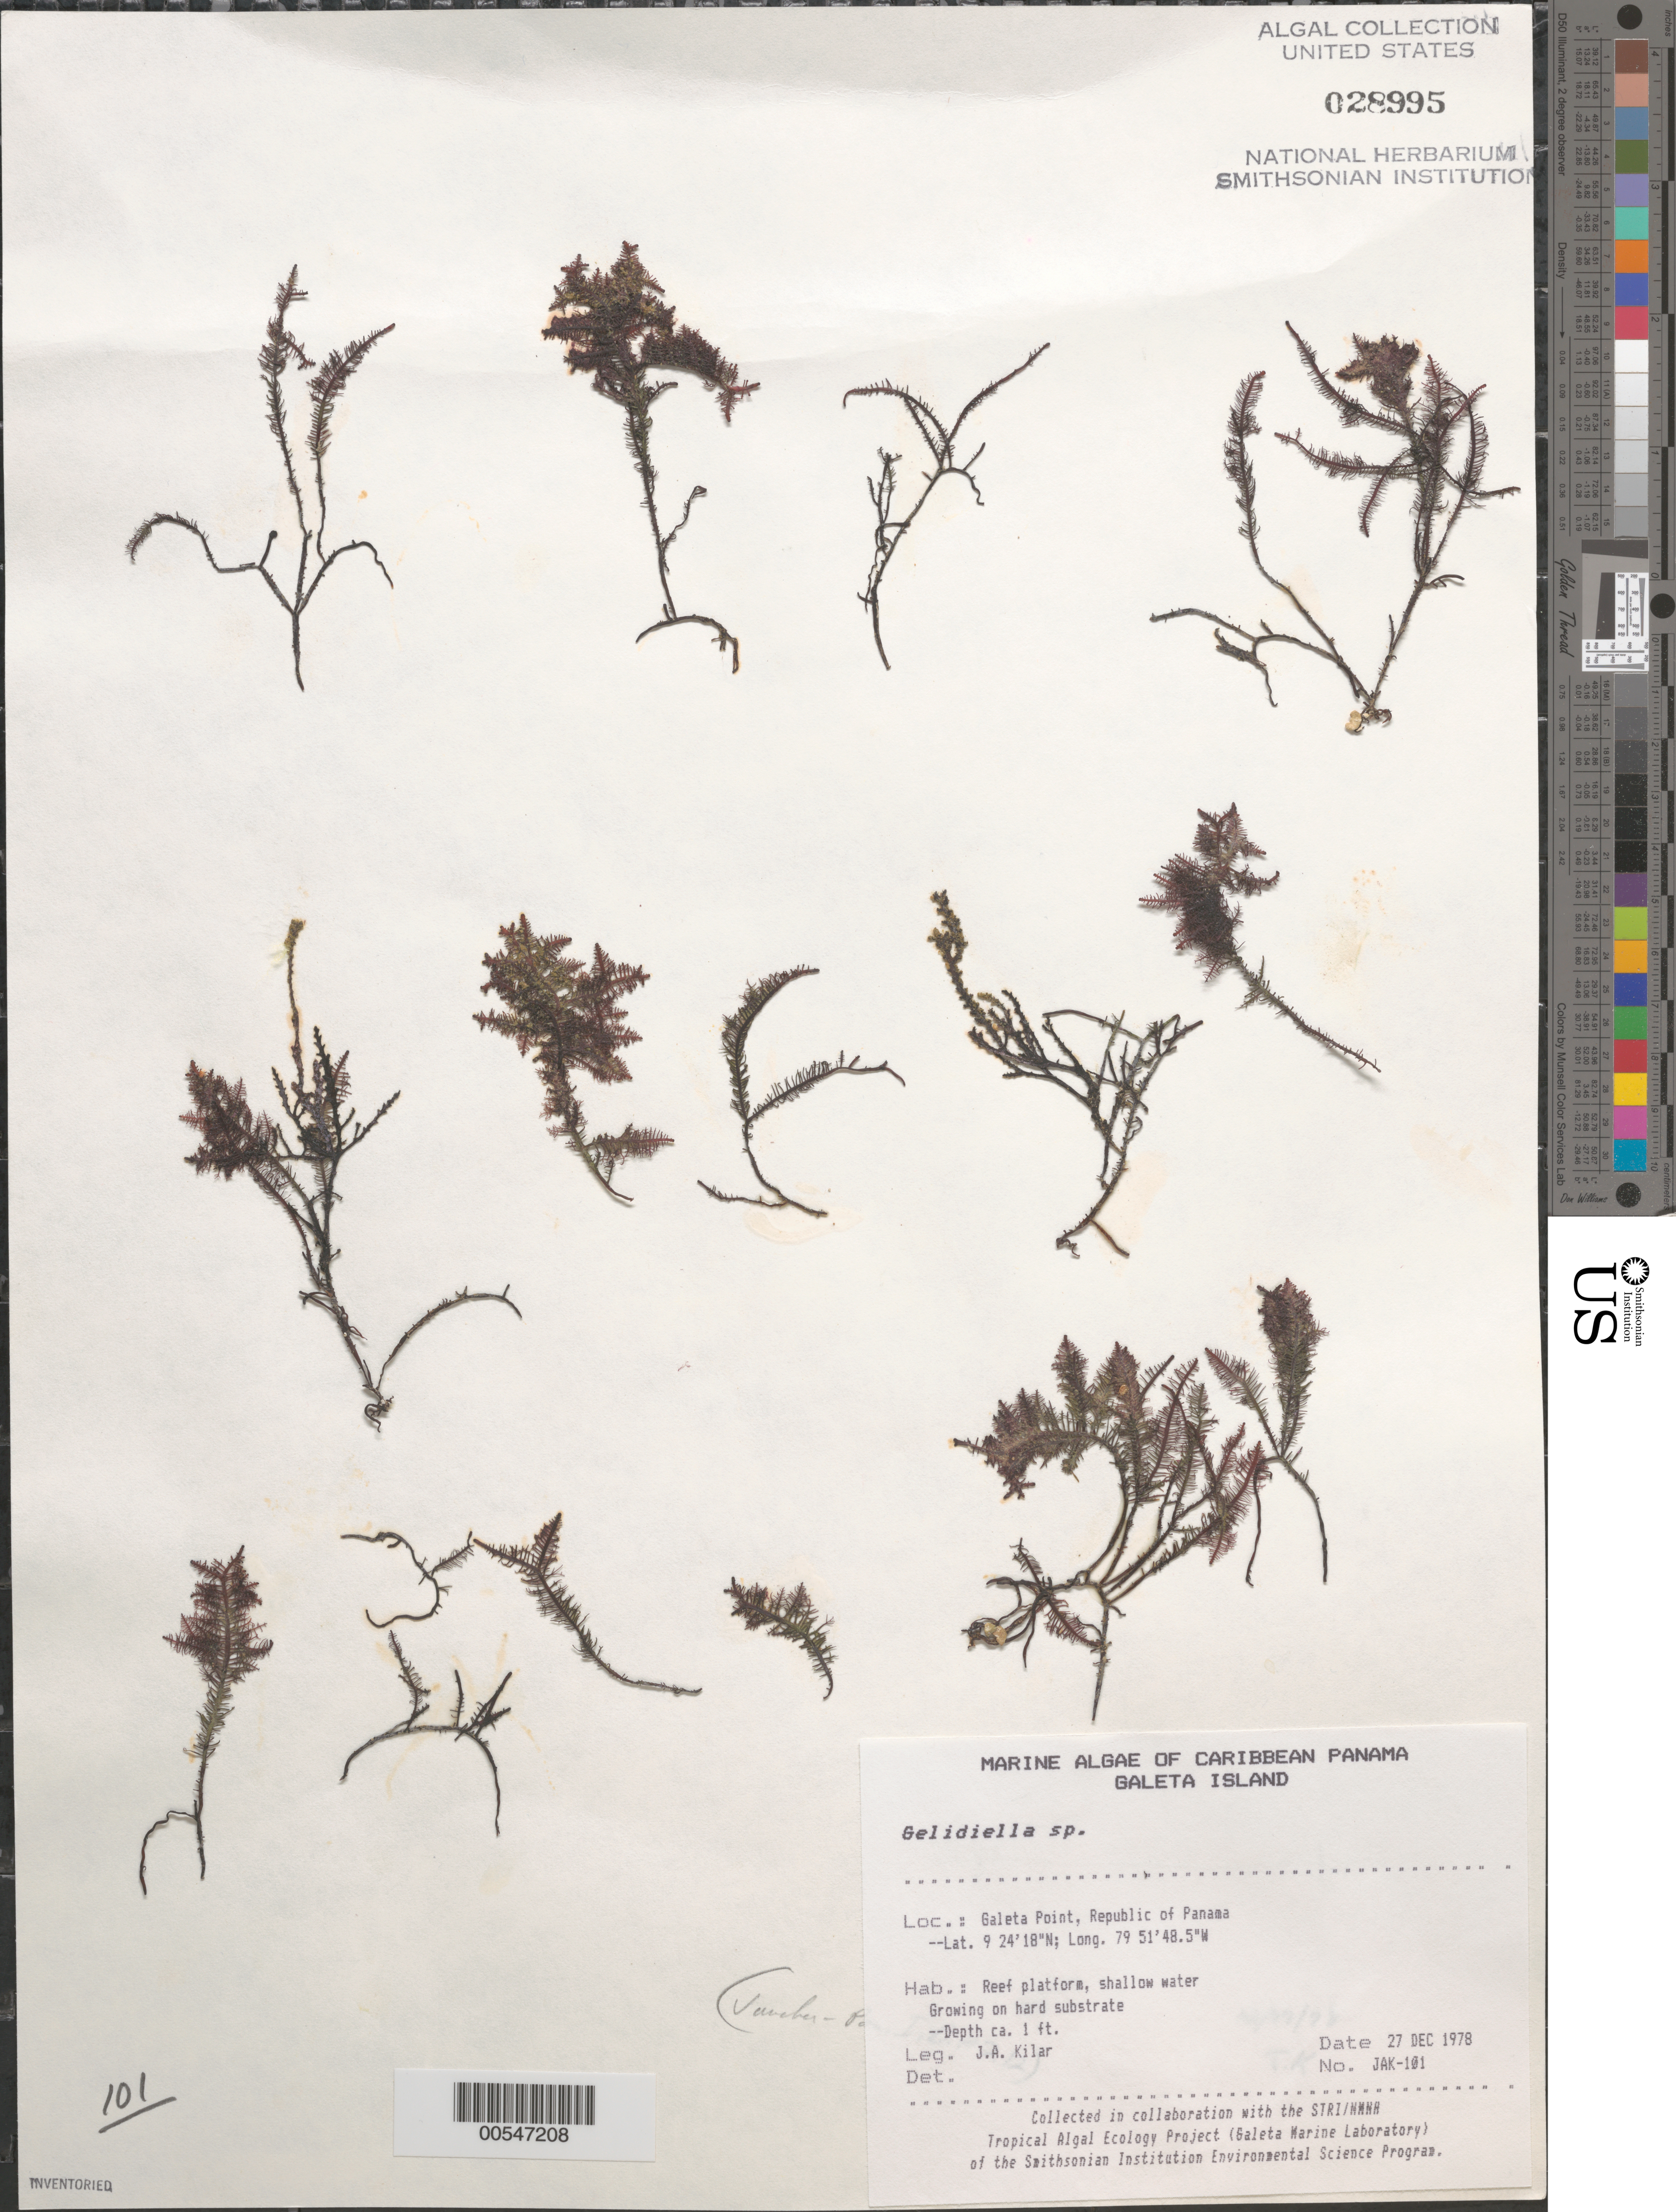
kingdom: Plantae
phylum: Rhodophyta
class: Florideophyceae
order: Gelidiales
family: Gelidiellaceae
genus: Gelidiella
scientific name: Gelidiella sp.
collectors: J. A. Kilar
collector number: JAK-101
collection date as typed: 27 Dec 1978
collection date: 1978-12-27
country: Panama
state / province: Colón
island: Galeta Island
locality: Galeta Point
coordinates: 9 24' 18" N, 79 51' 48.5" W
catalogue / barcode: US 28995